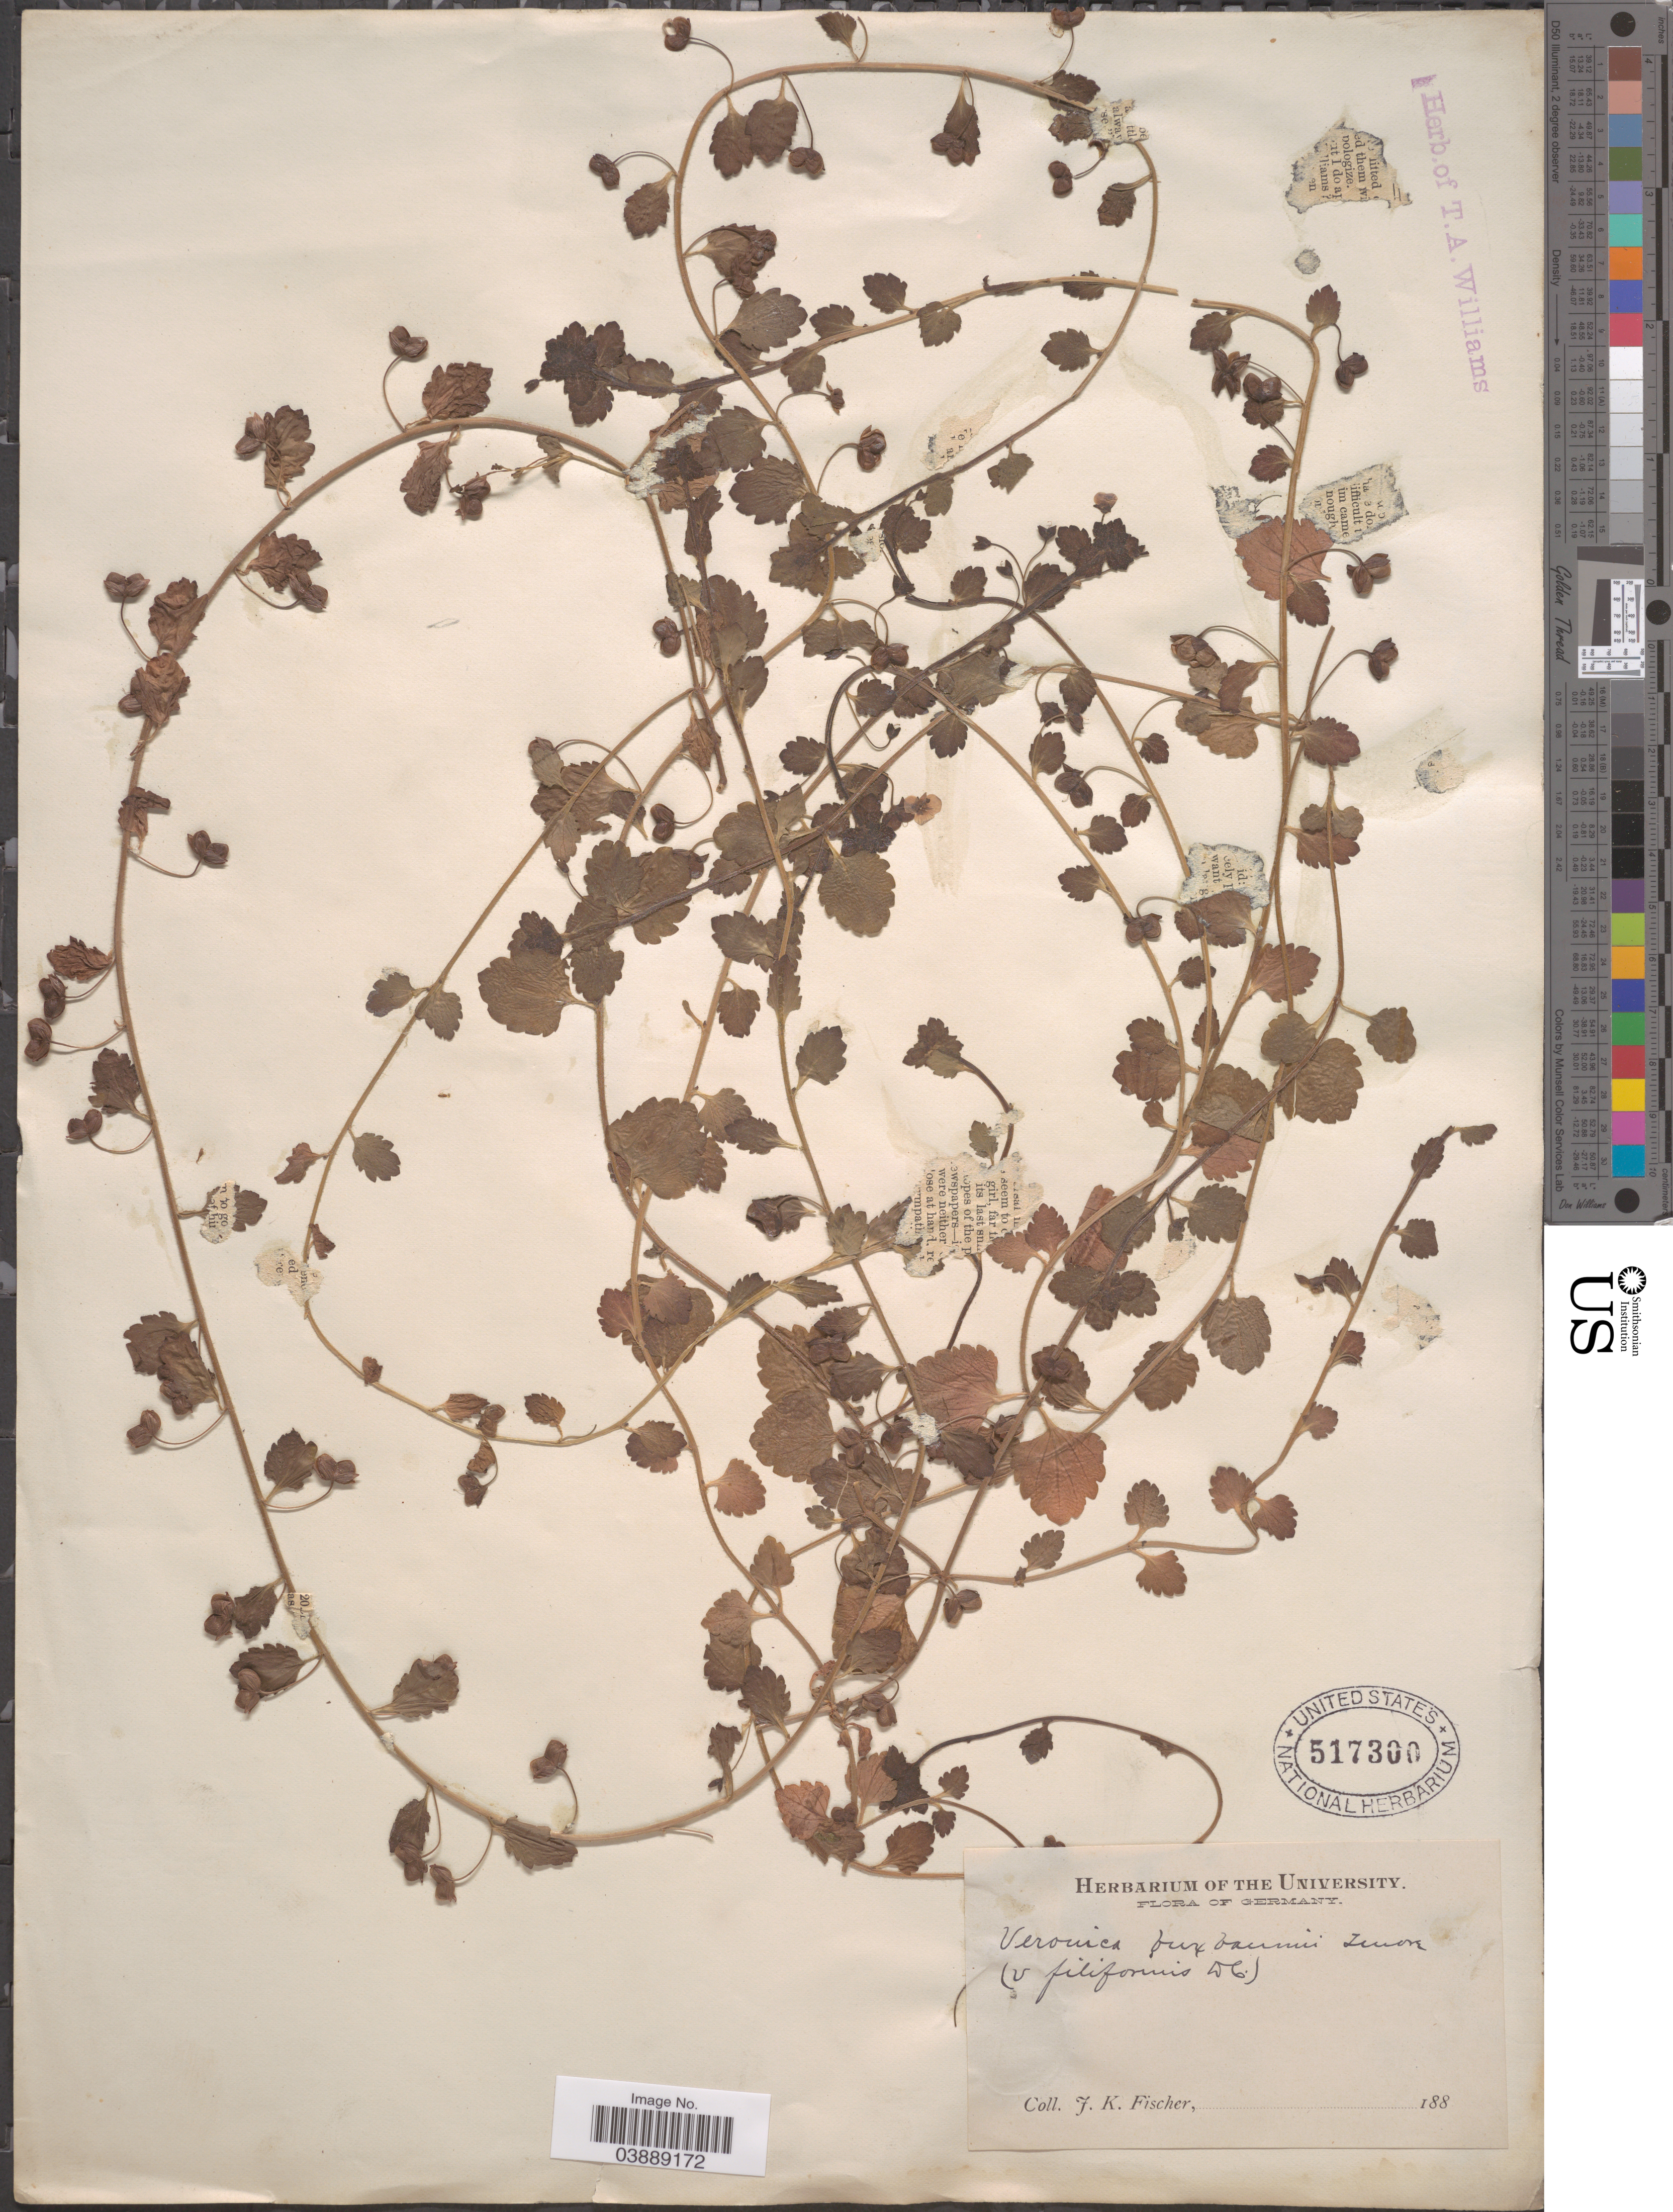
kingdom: Plantae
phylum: Tracheophyta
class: Magnoliopsida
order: Lamiales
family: Plantaginaceae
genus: Veronica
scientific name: Veronica buxbaumii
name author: Ten.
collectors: J. Fischer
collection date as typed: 188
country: Germany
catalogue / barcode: US 517300